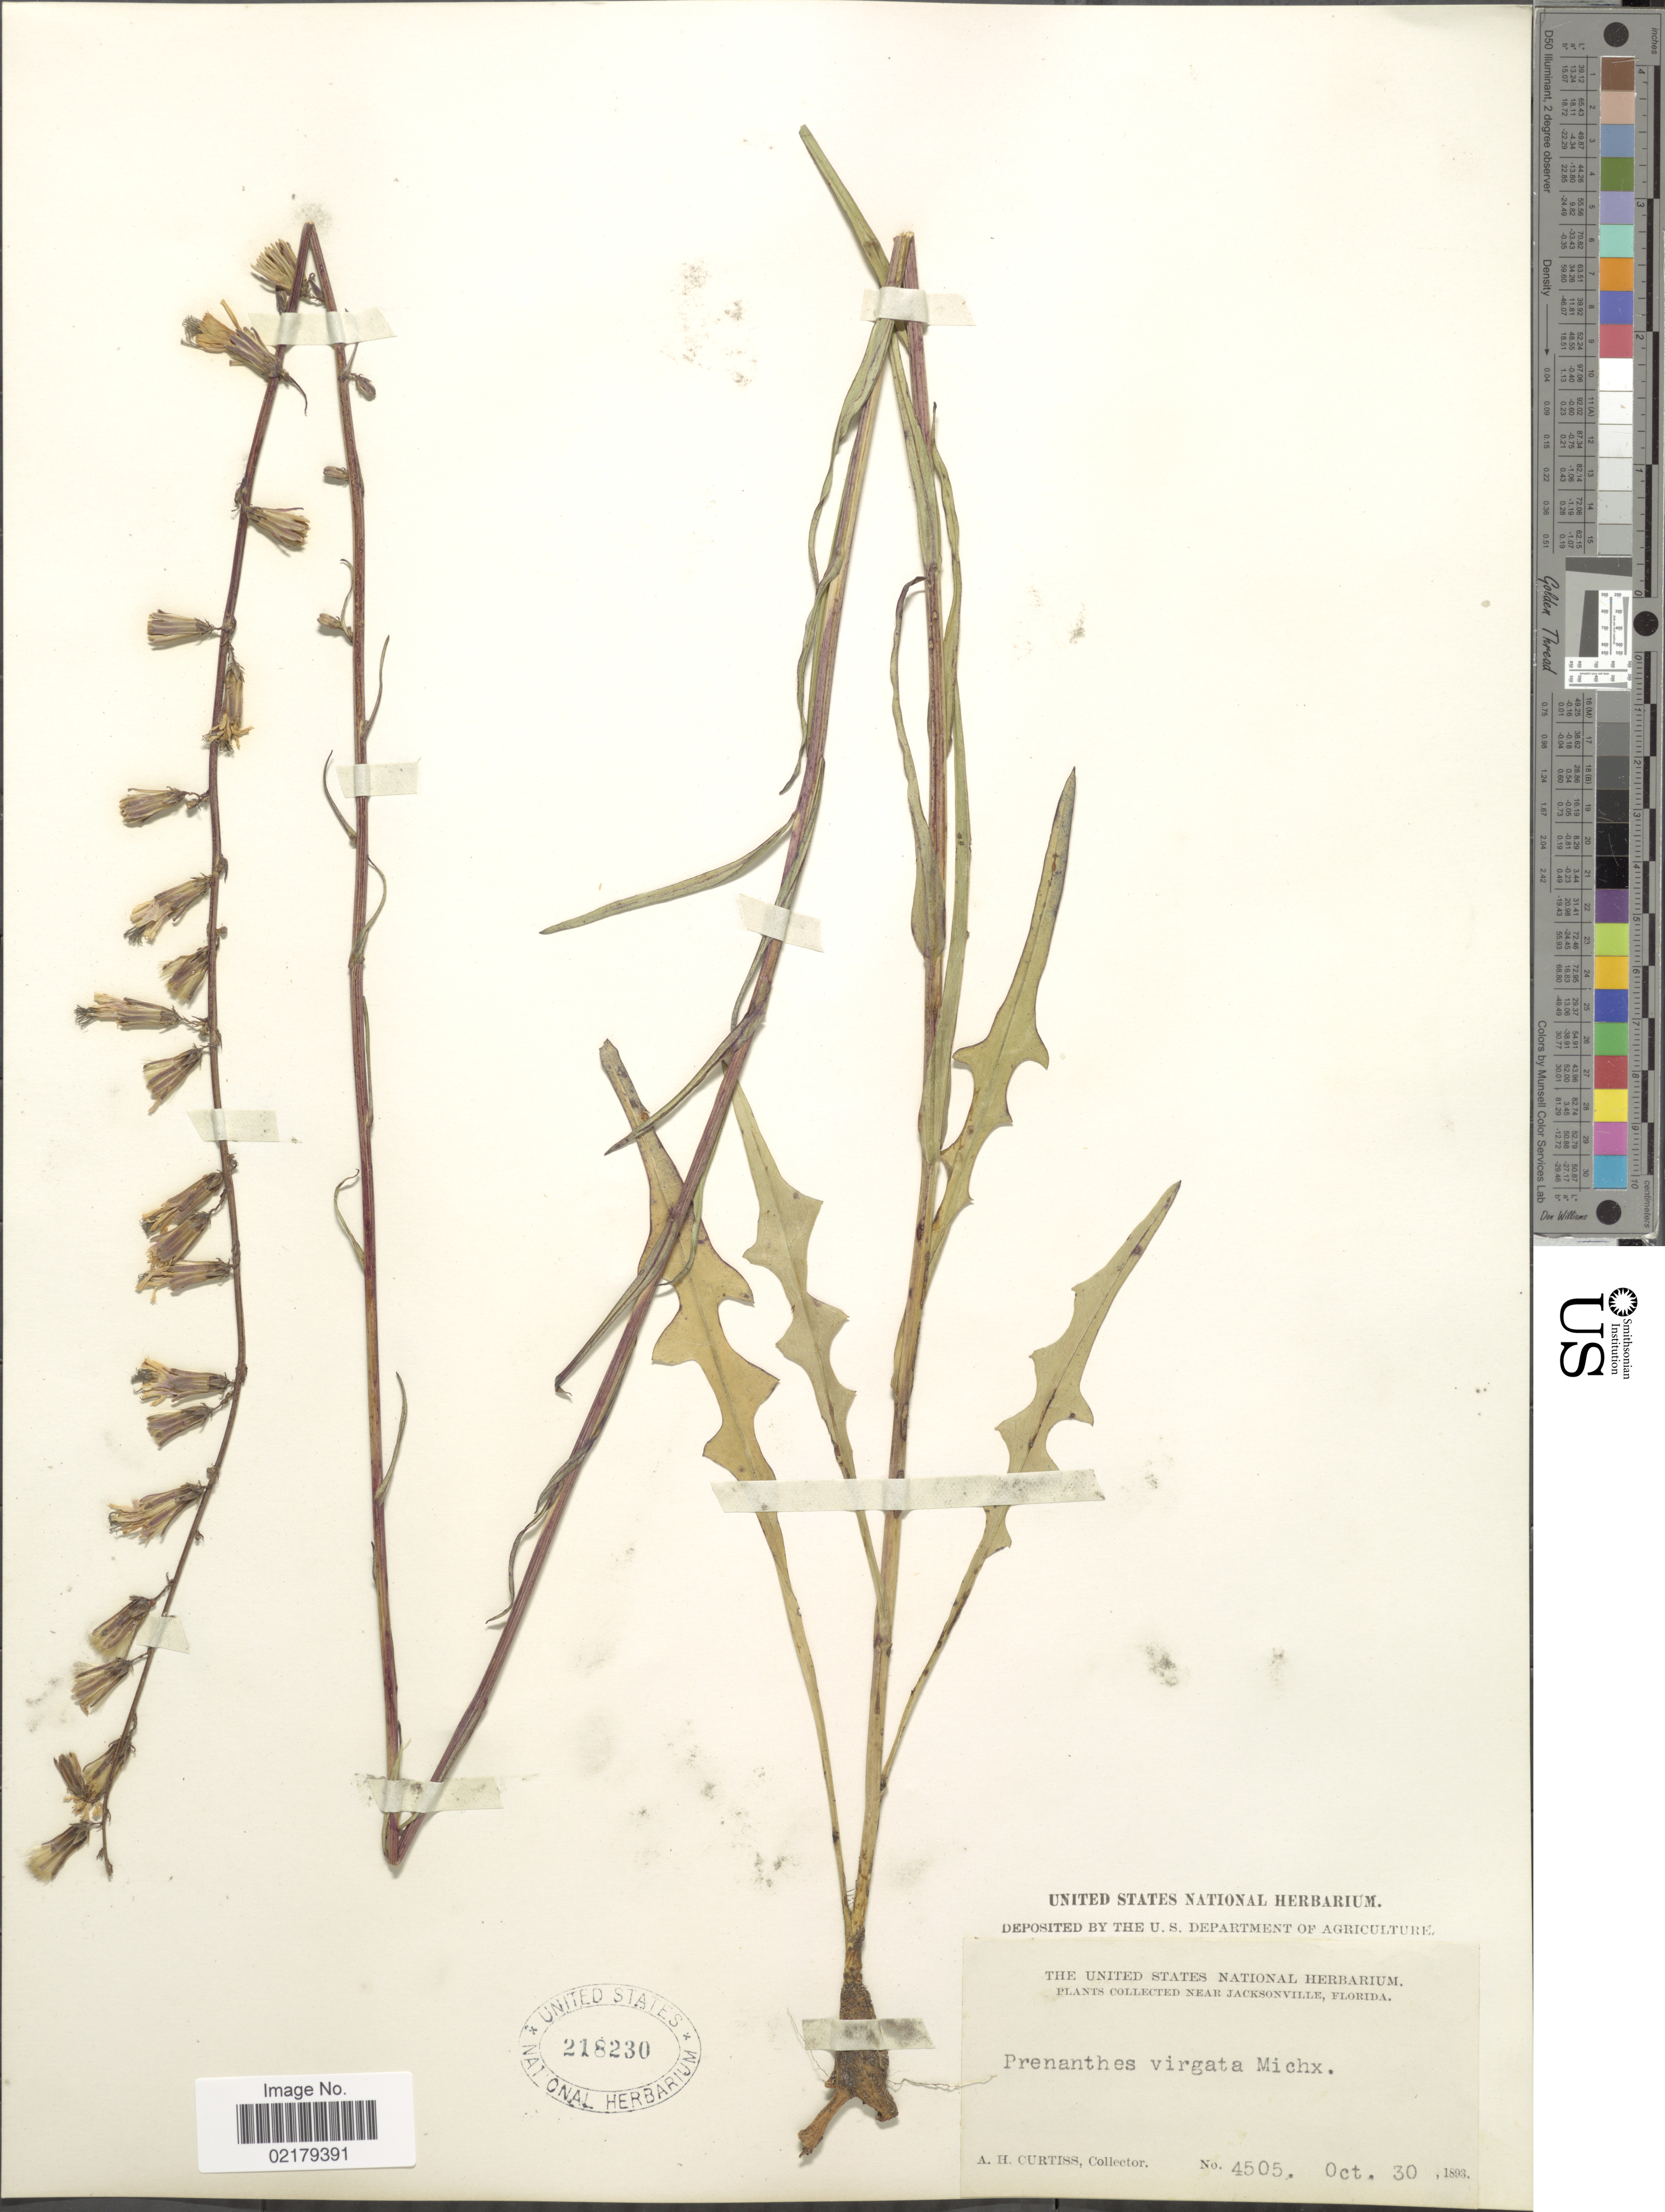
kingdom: Plantae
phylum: Tracheophyta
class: Magnoliopsida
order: Asterales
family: Asteraceae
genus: Prenanthes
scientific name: Prenanthes autumnalis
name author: Walter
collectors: A. H. Curtiss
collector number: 4505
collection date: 1893-10-30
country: United States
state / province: Florida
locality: Near Jacksonville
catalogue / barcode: US 218230